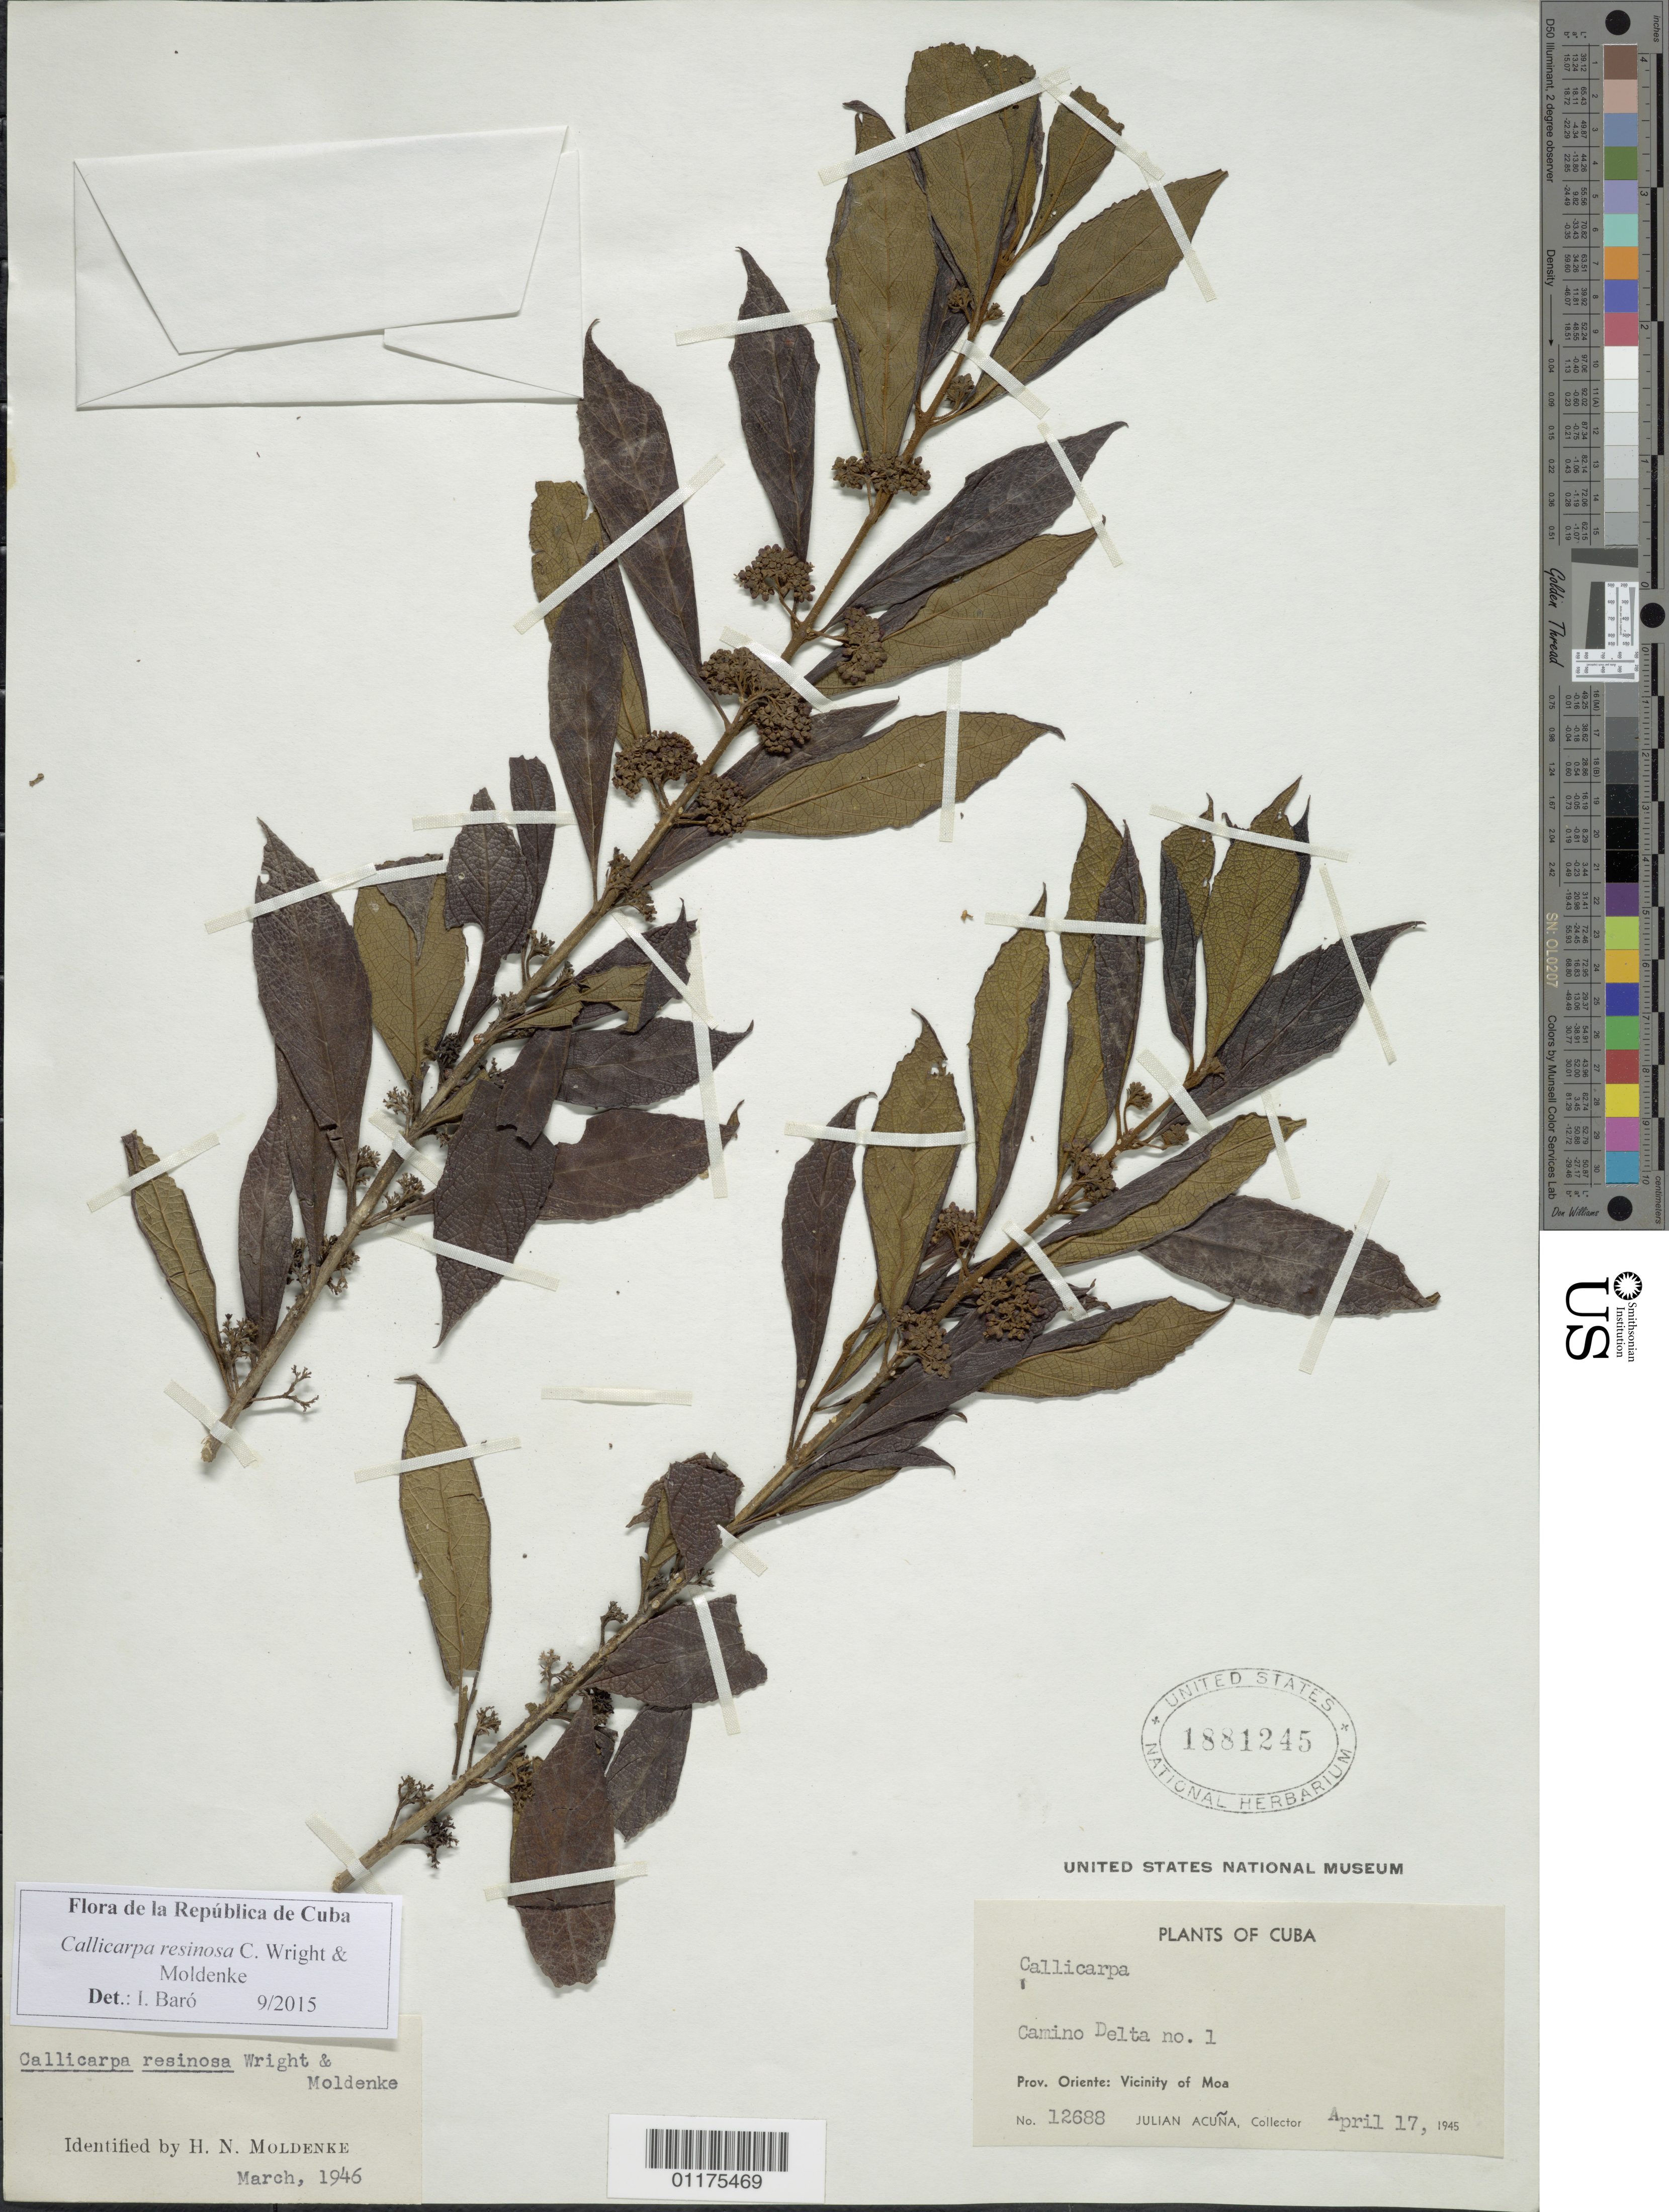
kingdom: Plantae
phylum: Tracheophyta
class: Magnoliopsida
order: Lamiales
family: Lamiaceae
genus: Callicarpa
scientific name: Callicarpa resinosa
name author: C. Wright ex Moldenke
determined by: Baró Oliedo, I.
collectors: J. Acuña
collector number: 12688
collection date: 1945-04-17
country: Cuba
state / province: Holguín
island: Cuba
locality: Oriente [Holguin]. Vicinity of Moa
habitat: Delta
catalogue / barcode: US 1881245